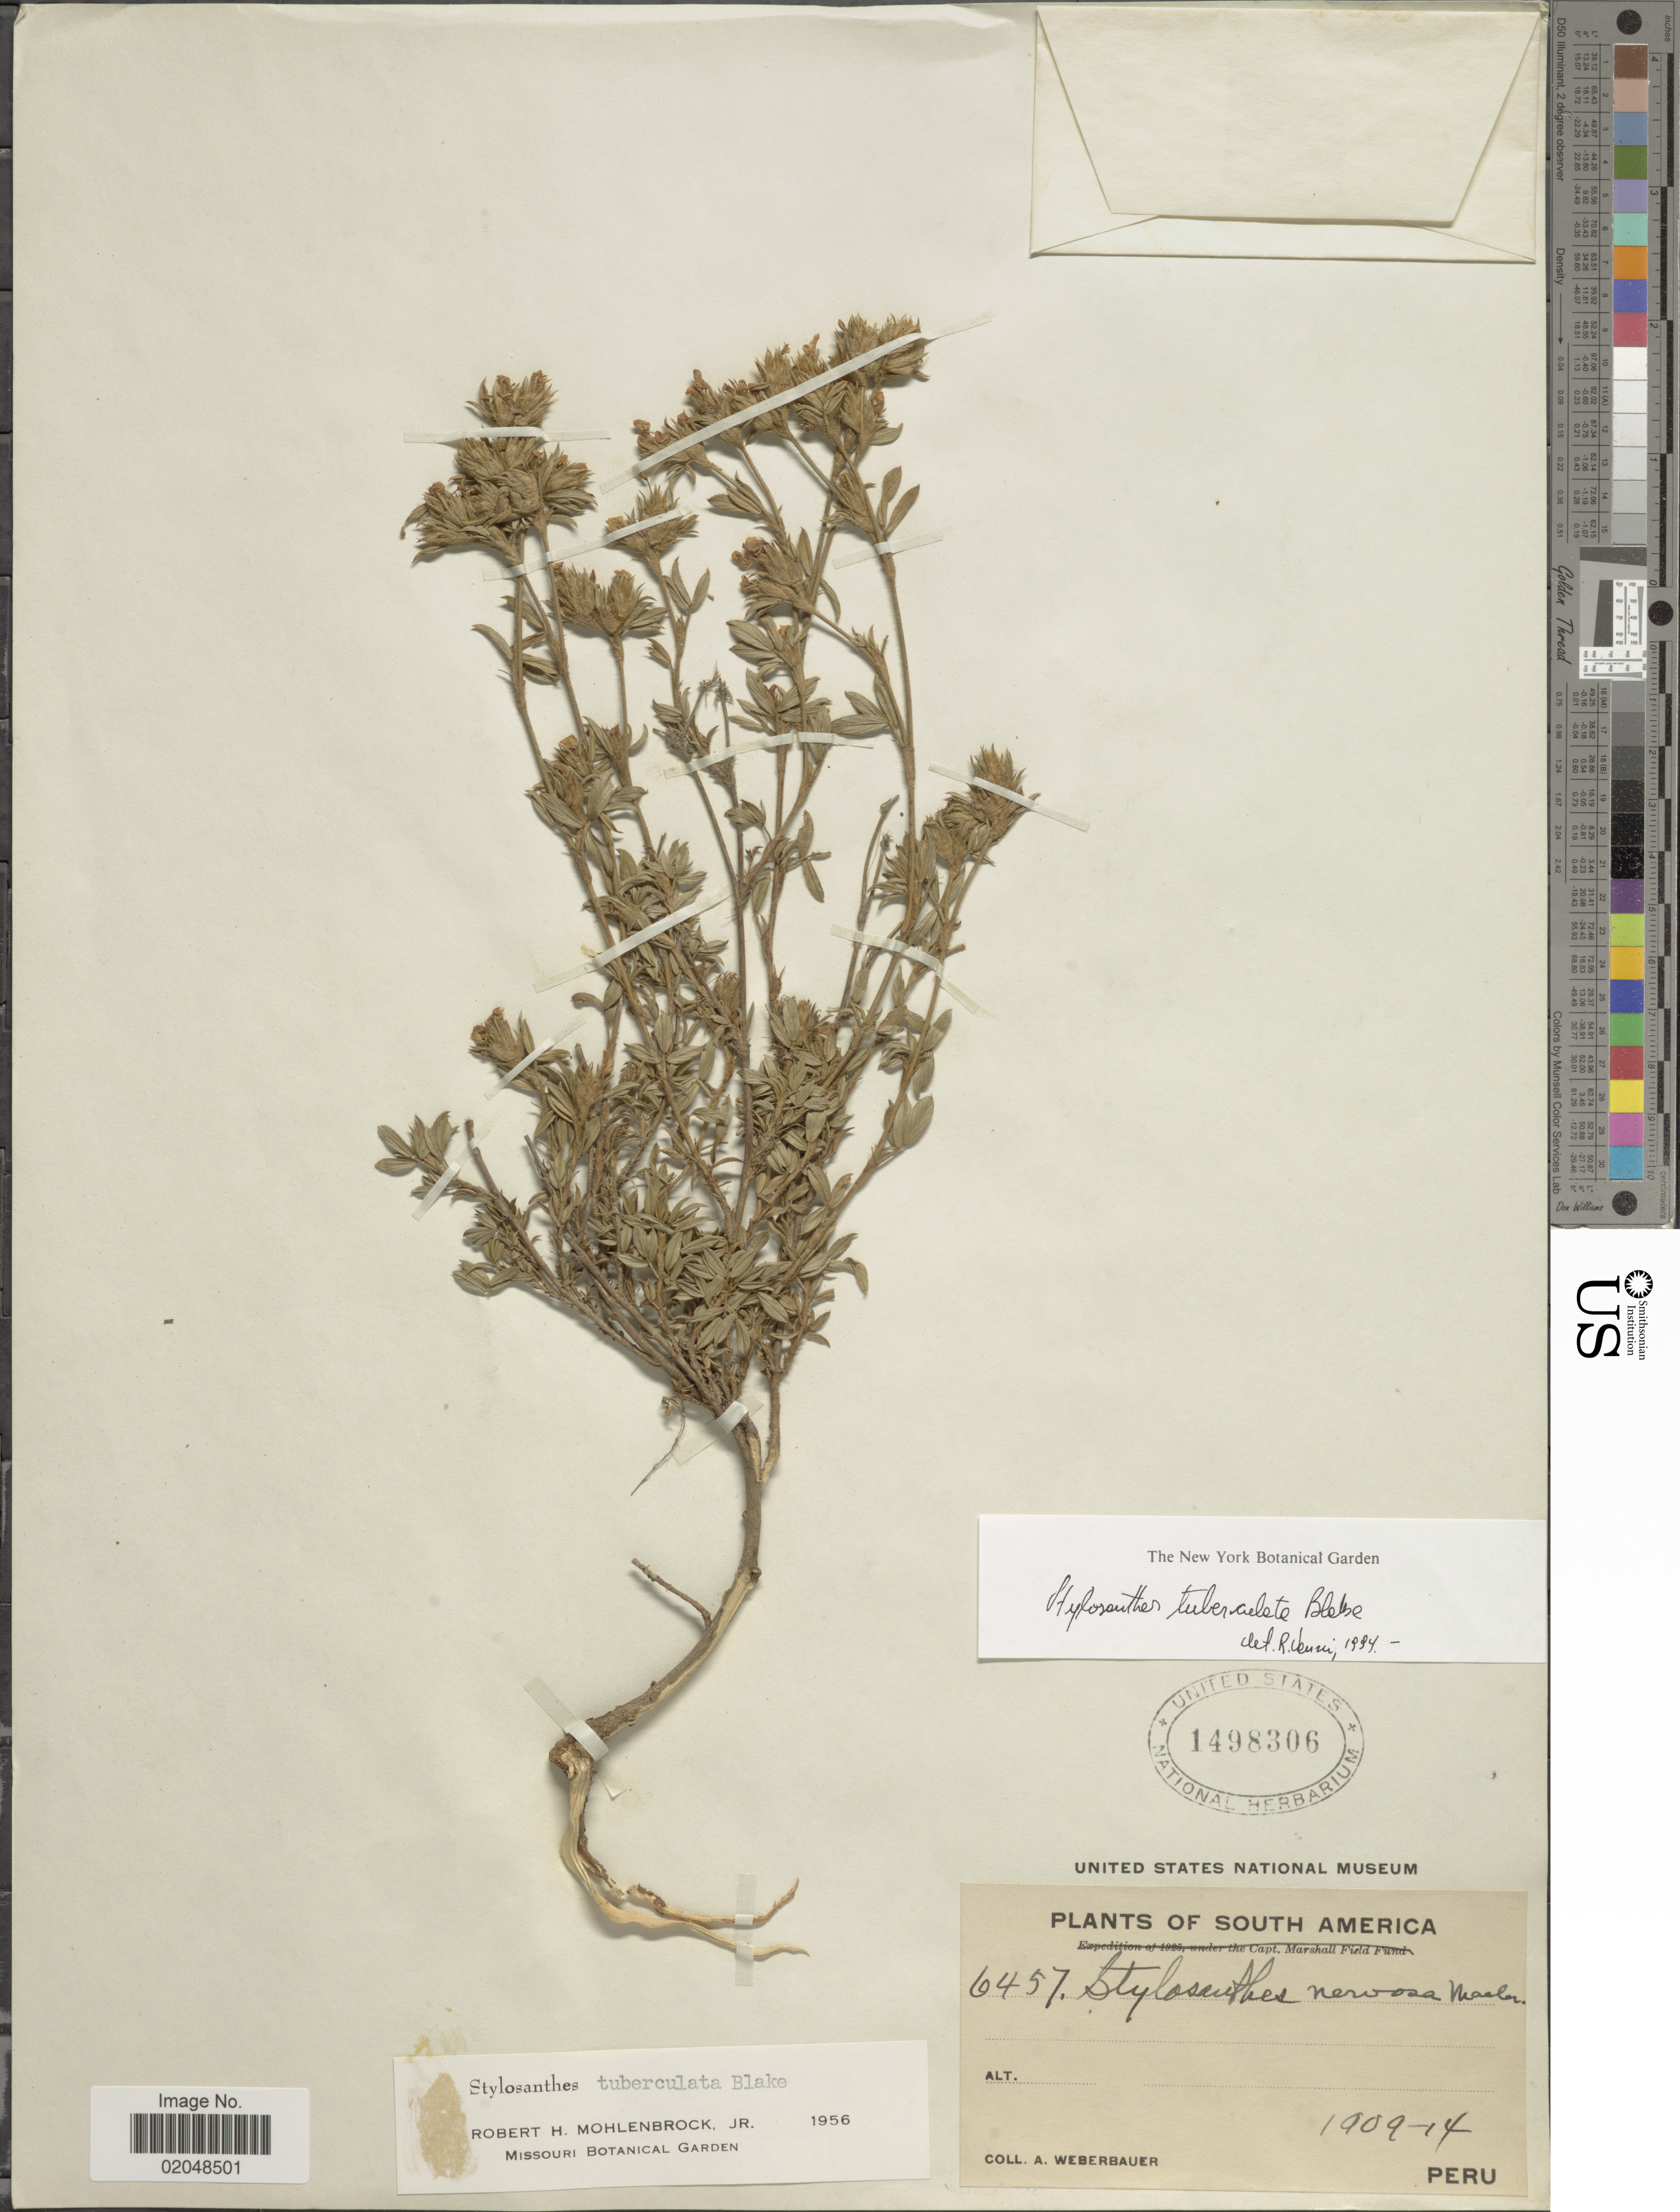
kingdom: Plantae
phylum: Tracheophyta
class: Magnoliopsida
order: Fabales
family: Fabaceae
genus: Stylosanthes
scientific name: Stylosanthes tuberculata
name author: S.F. Blake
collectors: A. Weberbauer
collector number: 6457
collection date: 1909/1914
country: Peru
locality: South America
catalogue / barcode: US 1498306